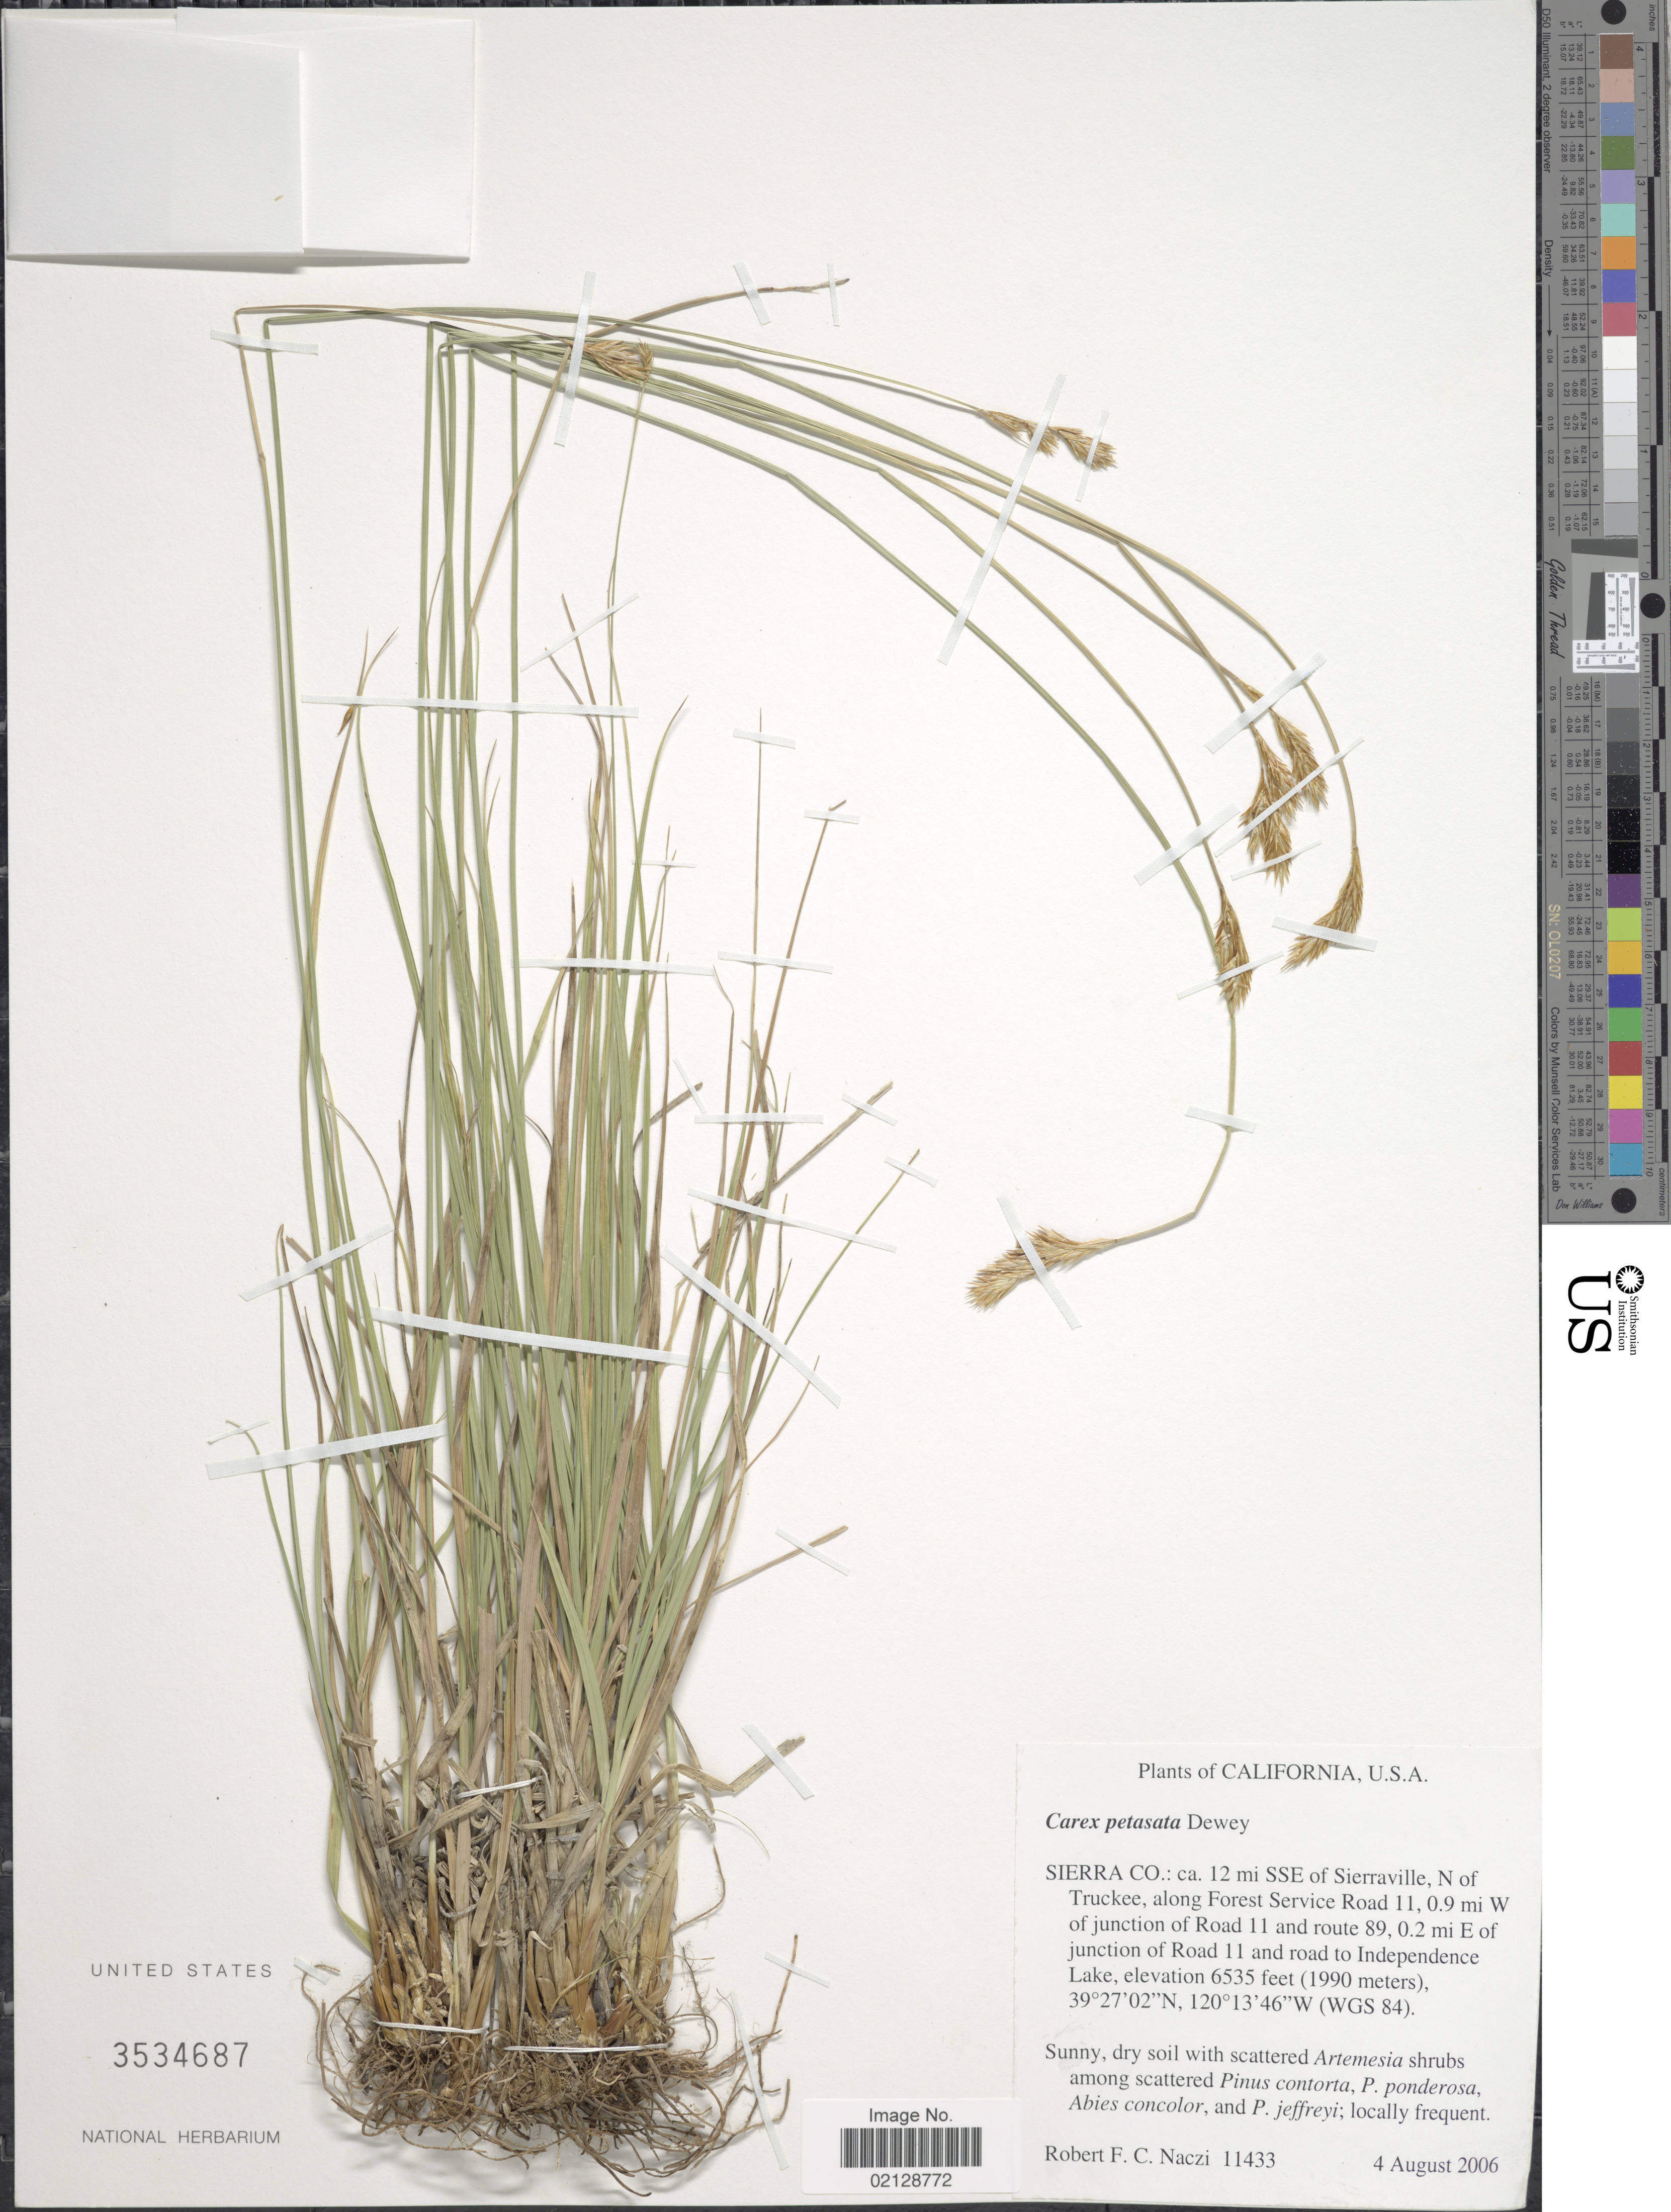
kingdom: Plantae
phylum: Tracheophyta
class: Liliopsida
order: Poales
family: Cyperaceae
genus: Carex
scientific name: Carex petasata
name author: Dewey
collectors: R. F. C. Naczi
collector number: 11433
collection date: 2006-08-04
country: United States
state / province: California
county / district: Sierra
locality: California, U.S.A., Sierra Co.: 12 mi SSE of Sierraville, N of Truckee, along Forest Service Road 11, 0.9 mi W of junction of Road 11 and route 89, 0.2 mi E of junction of Road 11 and road to Independence Lake (WGS 84)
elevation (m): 1992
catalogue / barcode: US 3534687